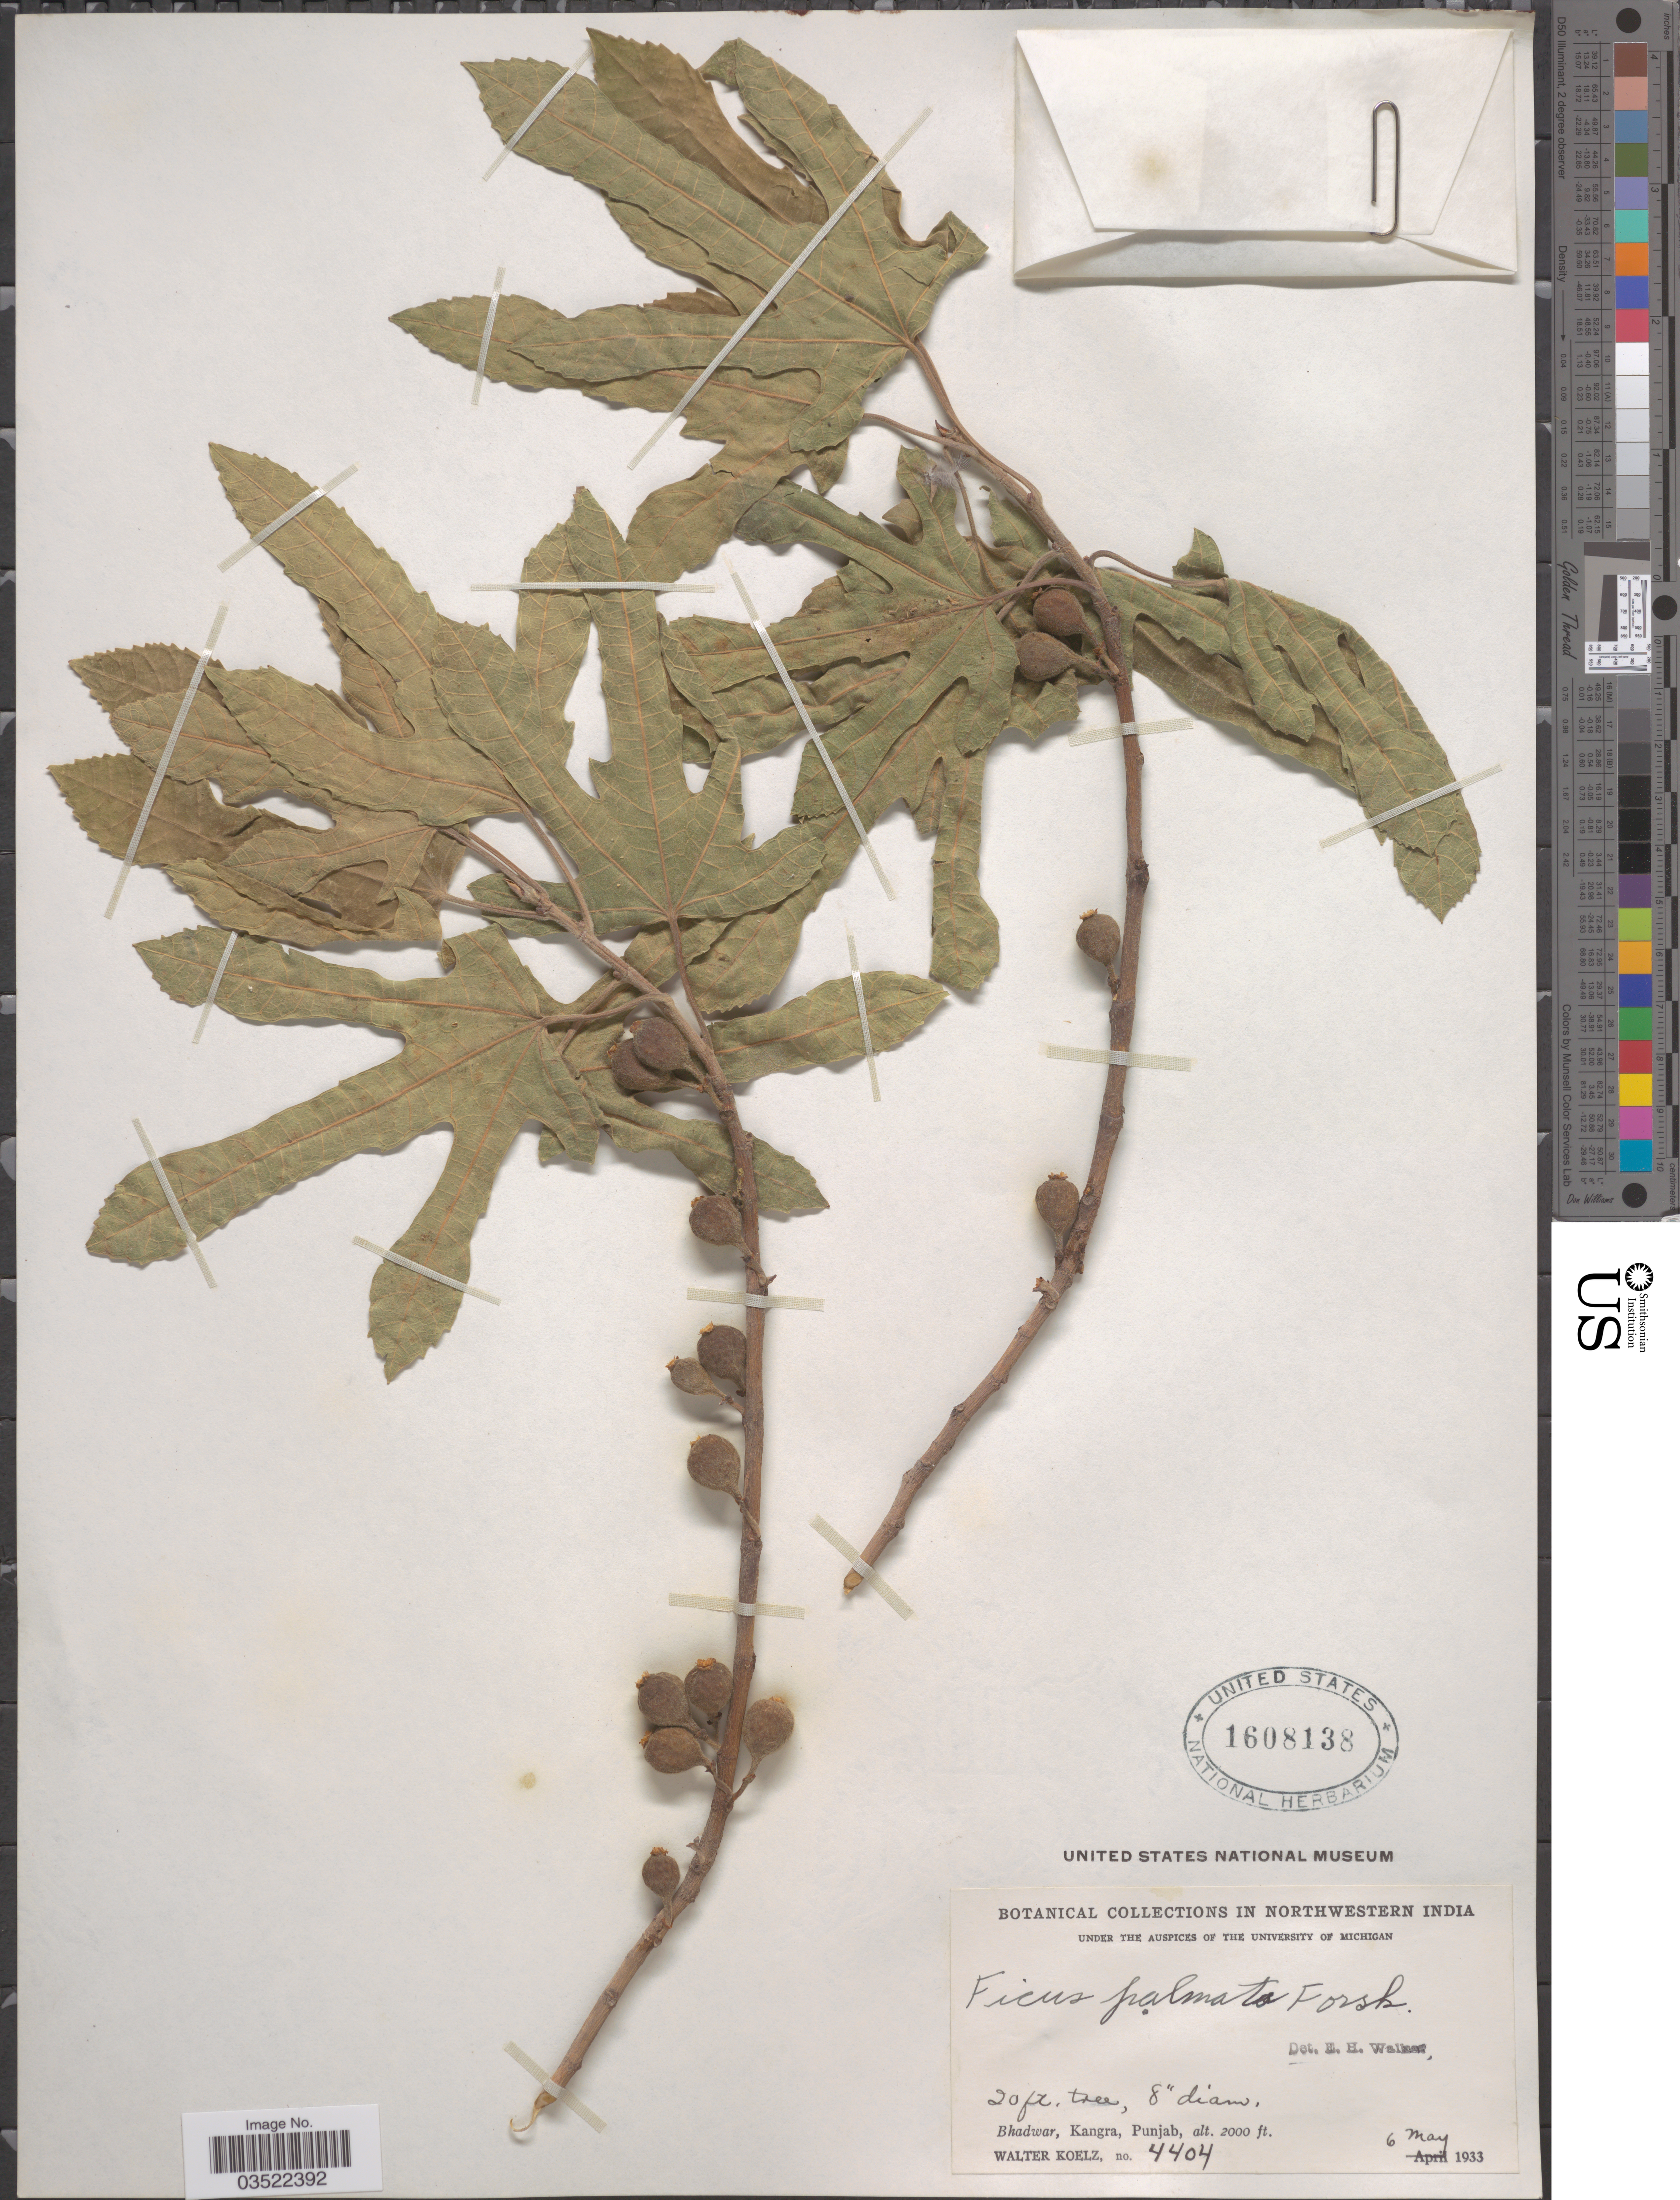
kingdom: Plantae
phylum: Tracheophyta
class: Magnoliopsida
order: Rosales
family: Moraceae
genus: Ficus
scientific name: Ficus palmata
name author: Forssk.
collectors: W. N. Koelz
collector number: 4404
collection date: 1933-05-06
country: India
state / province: Punjab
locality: Northwestern India. Bhadwar, Kangra.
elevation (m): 610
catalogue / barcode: US 1608138